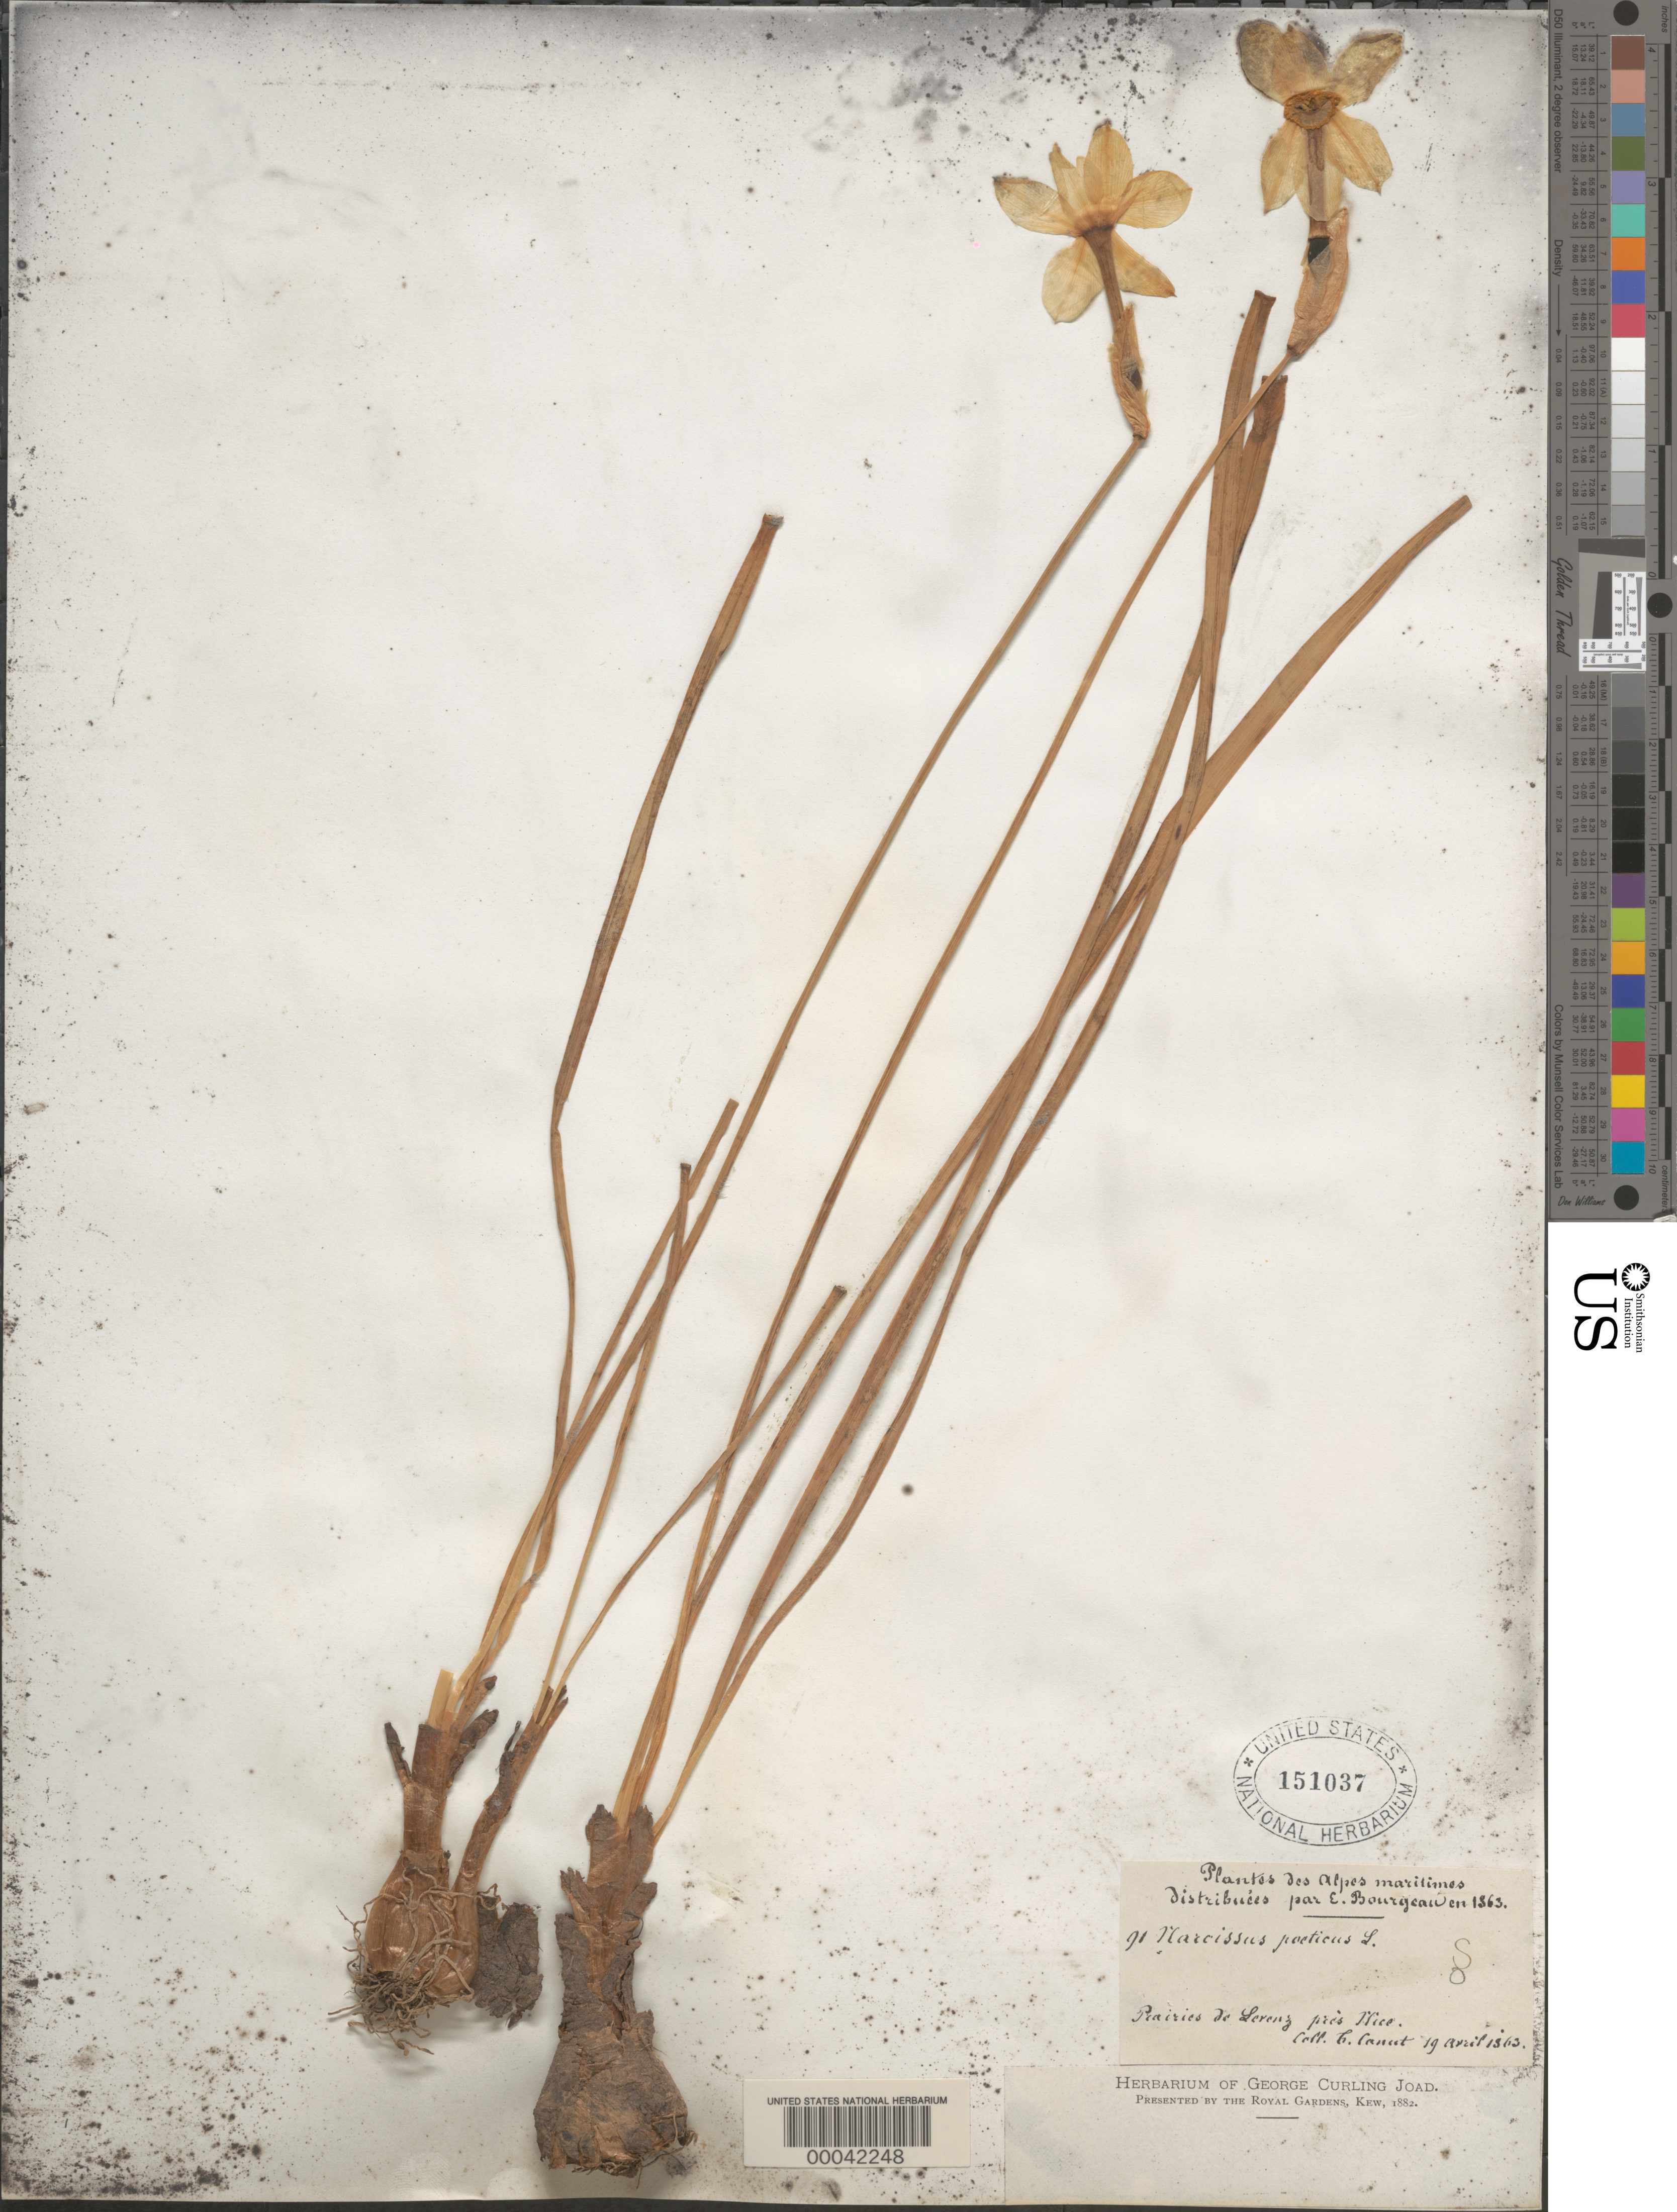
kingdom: Plantae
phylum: Tracheophyta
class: Liliopsida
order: Asparagales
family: Amaryllidaceae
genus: Narcissus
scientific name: Narcissus poeticus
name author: L.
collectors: T. Canut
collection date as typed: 19 Apr 1863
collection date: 1863-04-19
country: France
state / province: Provence-Alpes-Cote d'Azur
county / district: Alpes-Maritimes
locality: Prairies de sereng, near nice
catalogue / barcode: US 151037